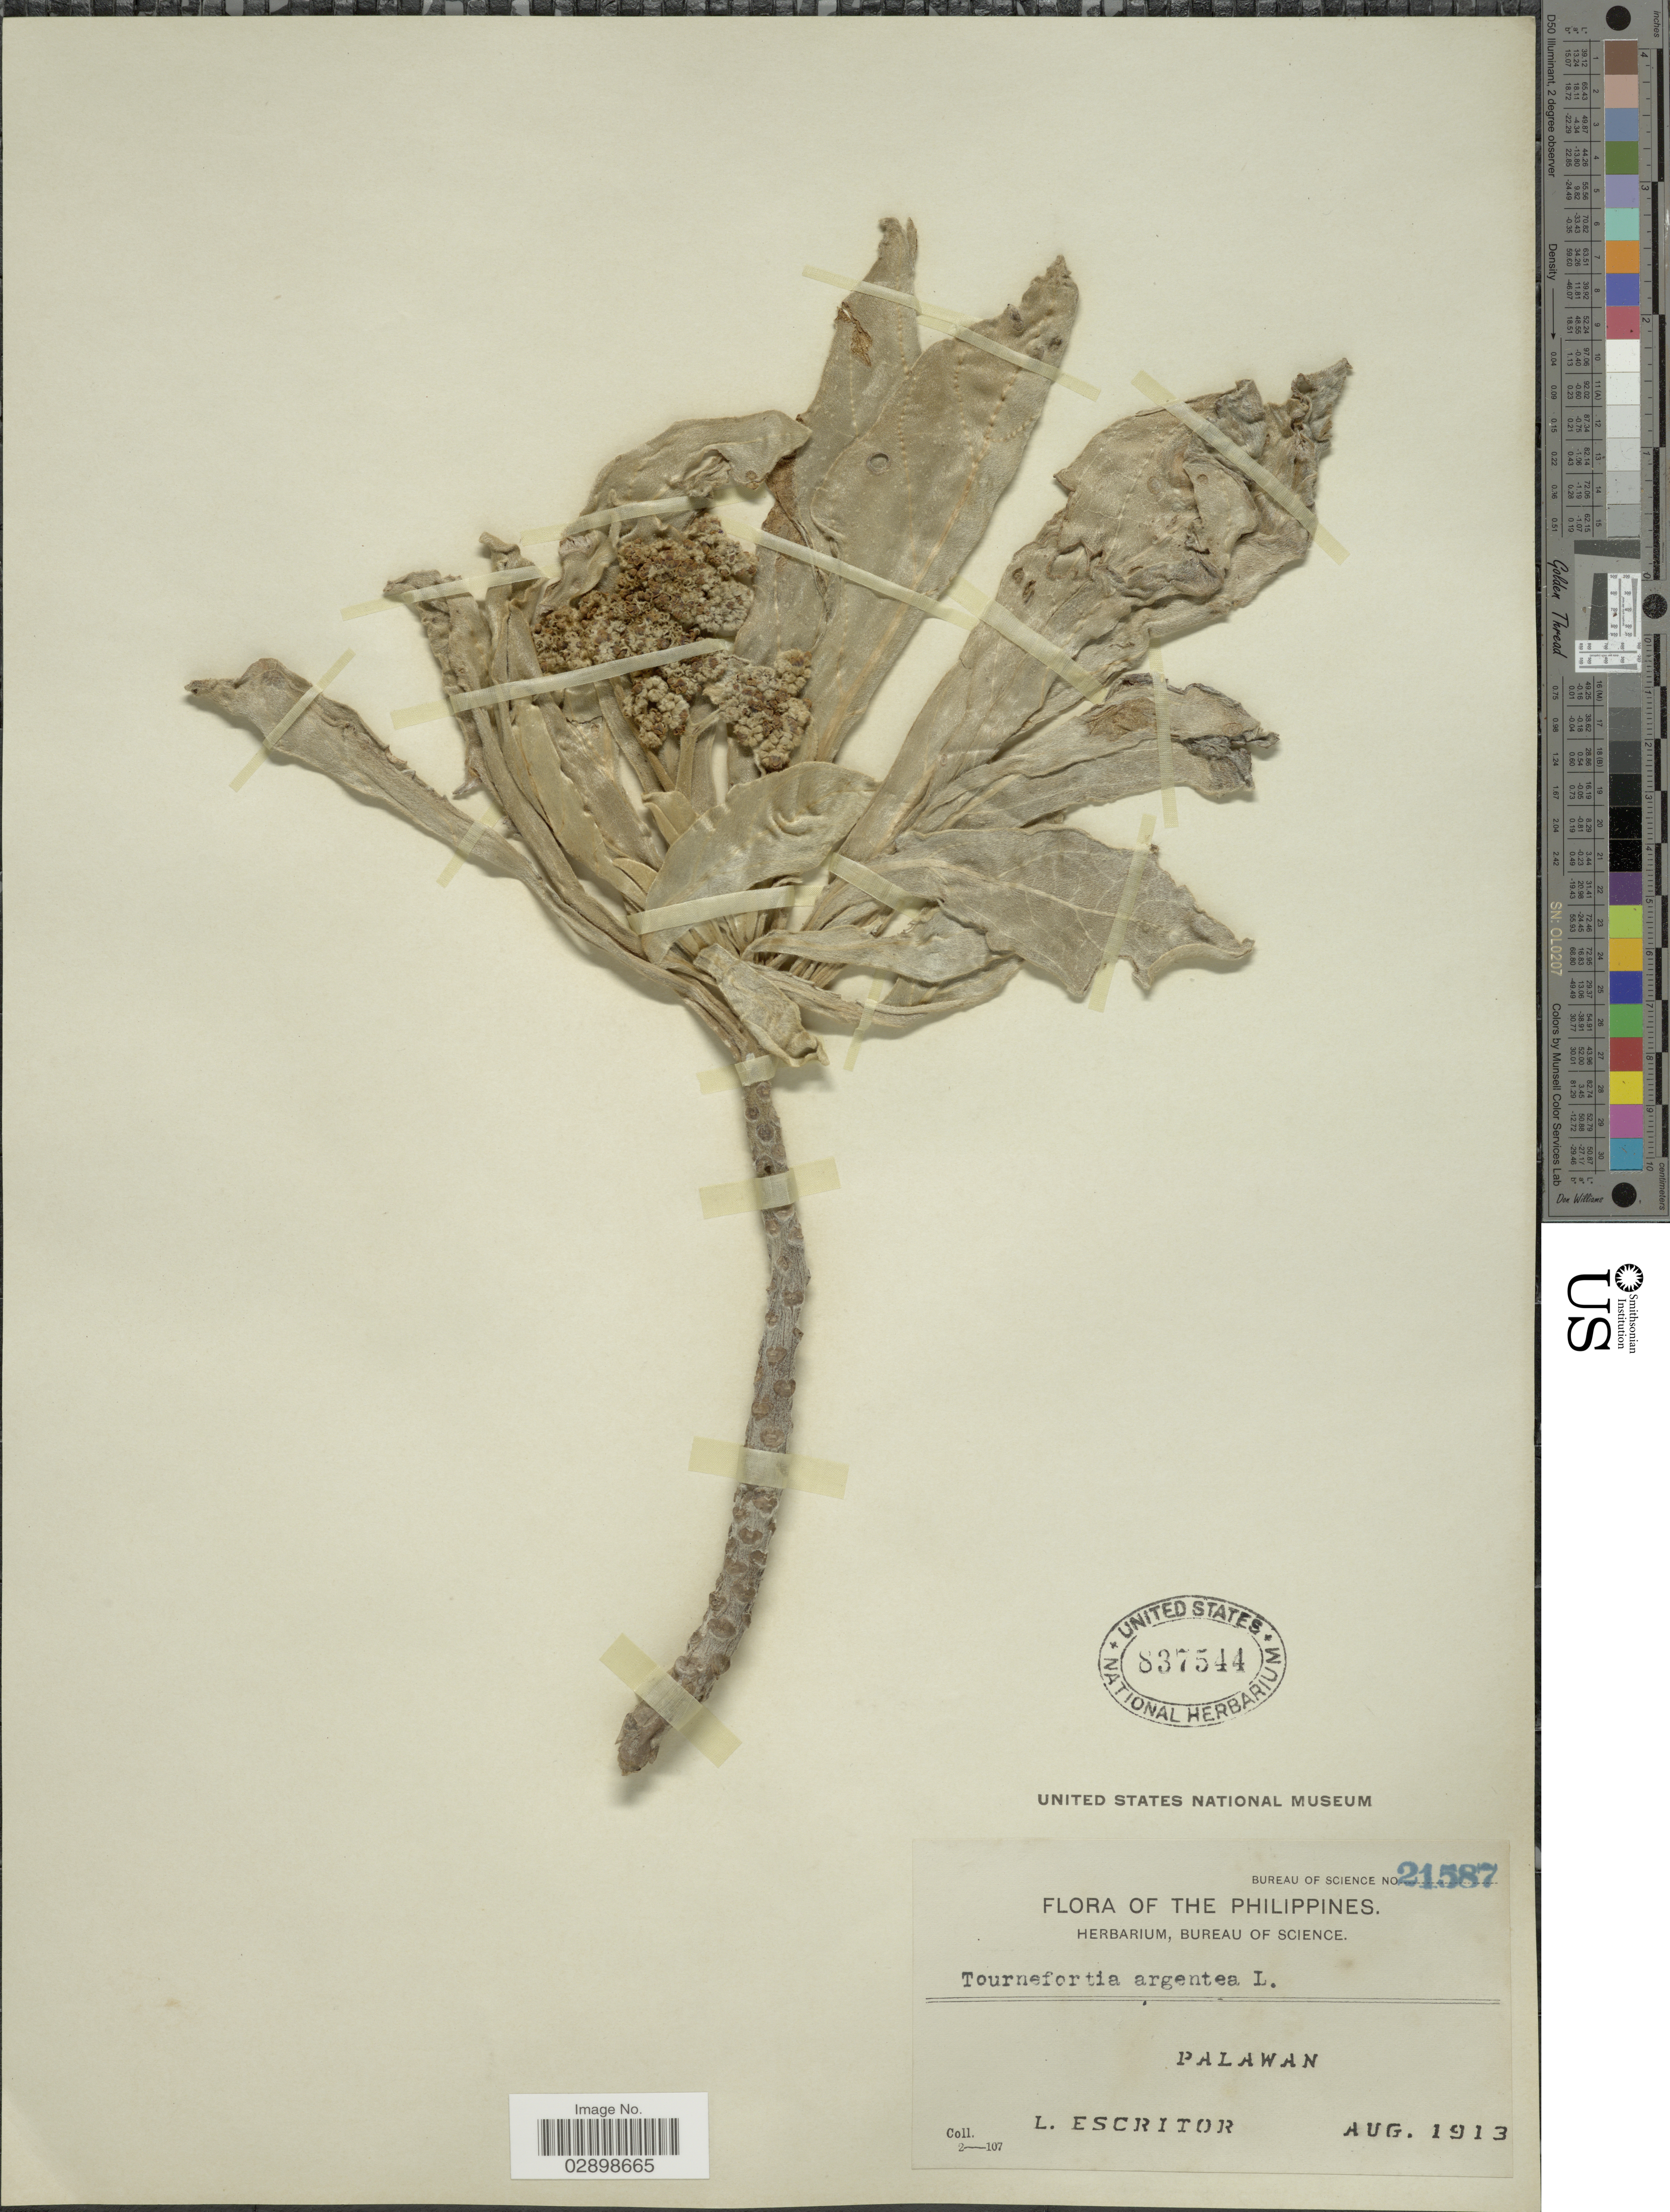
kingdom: Plantae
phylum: Tracheophyta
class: Magnoliopsida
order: Boraginales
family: Heliotropiaceae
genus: Tournefortia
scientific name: Tournefortia argentea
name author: L. f.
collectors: L. Escritor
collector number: Bureau of Science 21587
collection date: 1913-08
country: Philippines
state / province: Mimaropa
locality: Palawan.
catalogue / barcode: US 837544